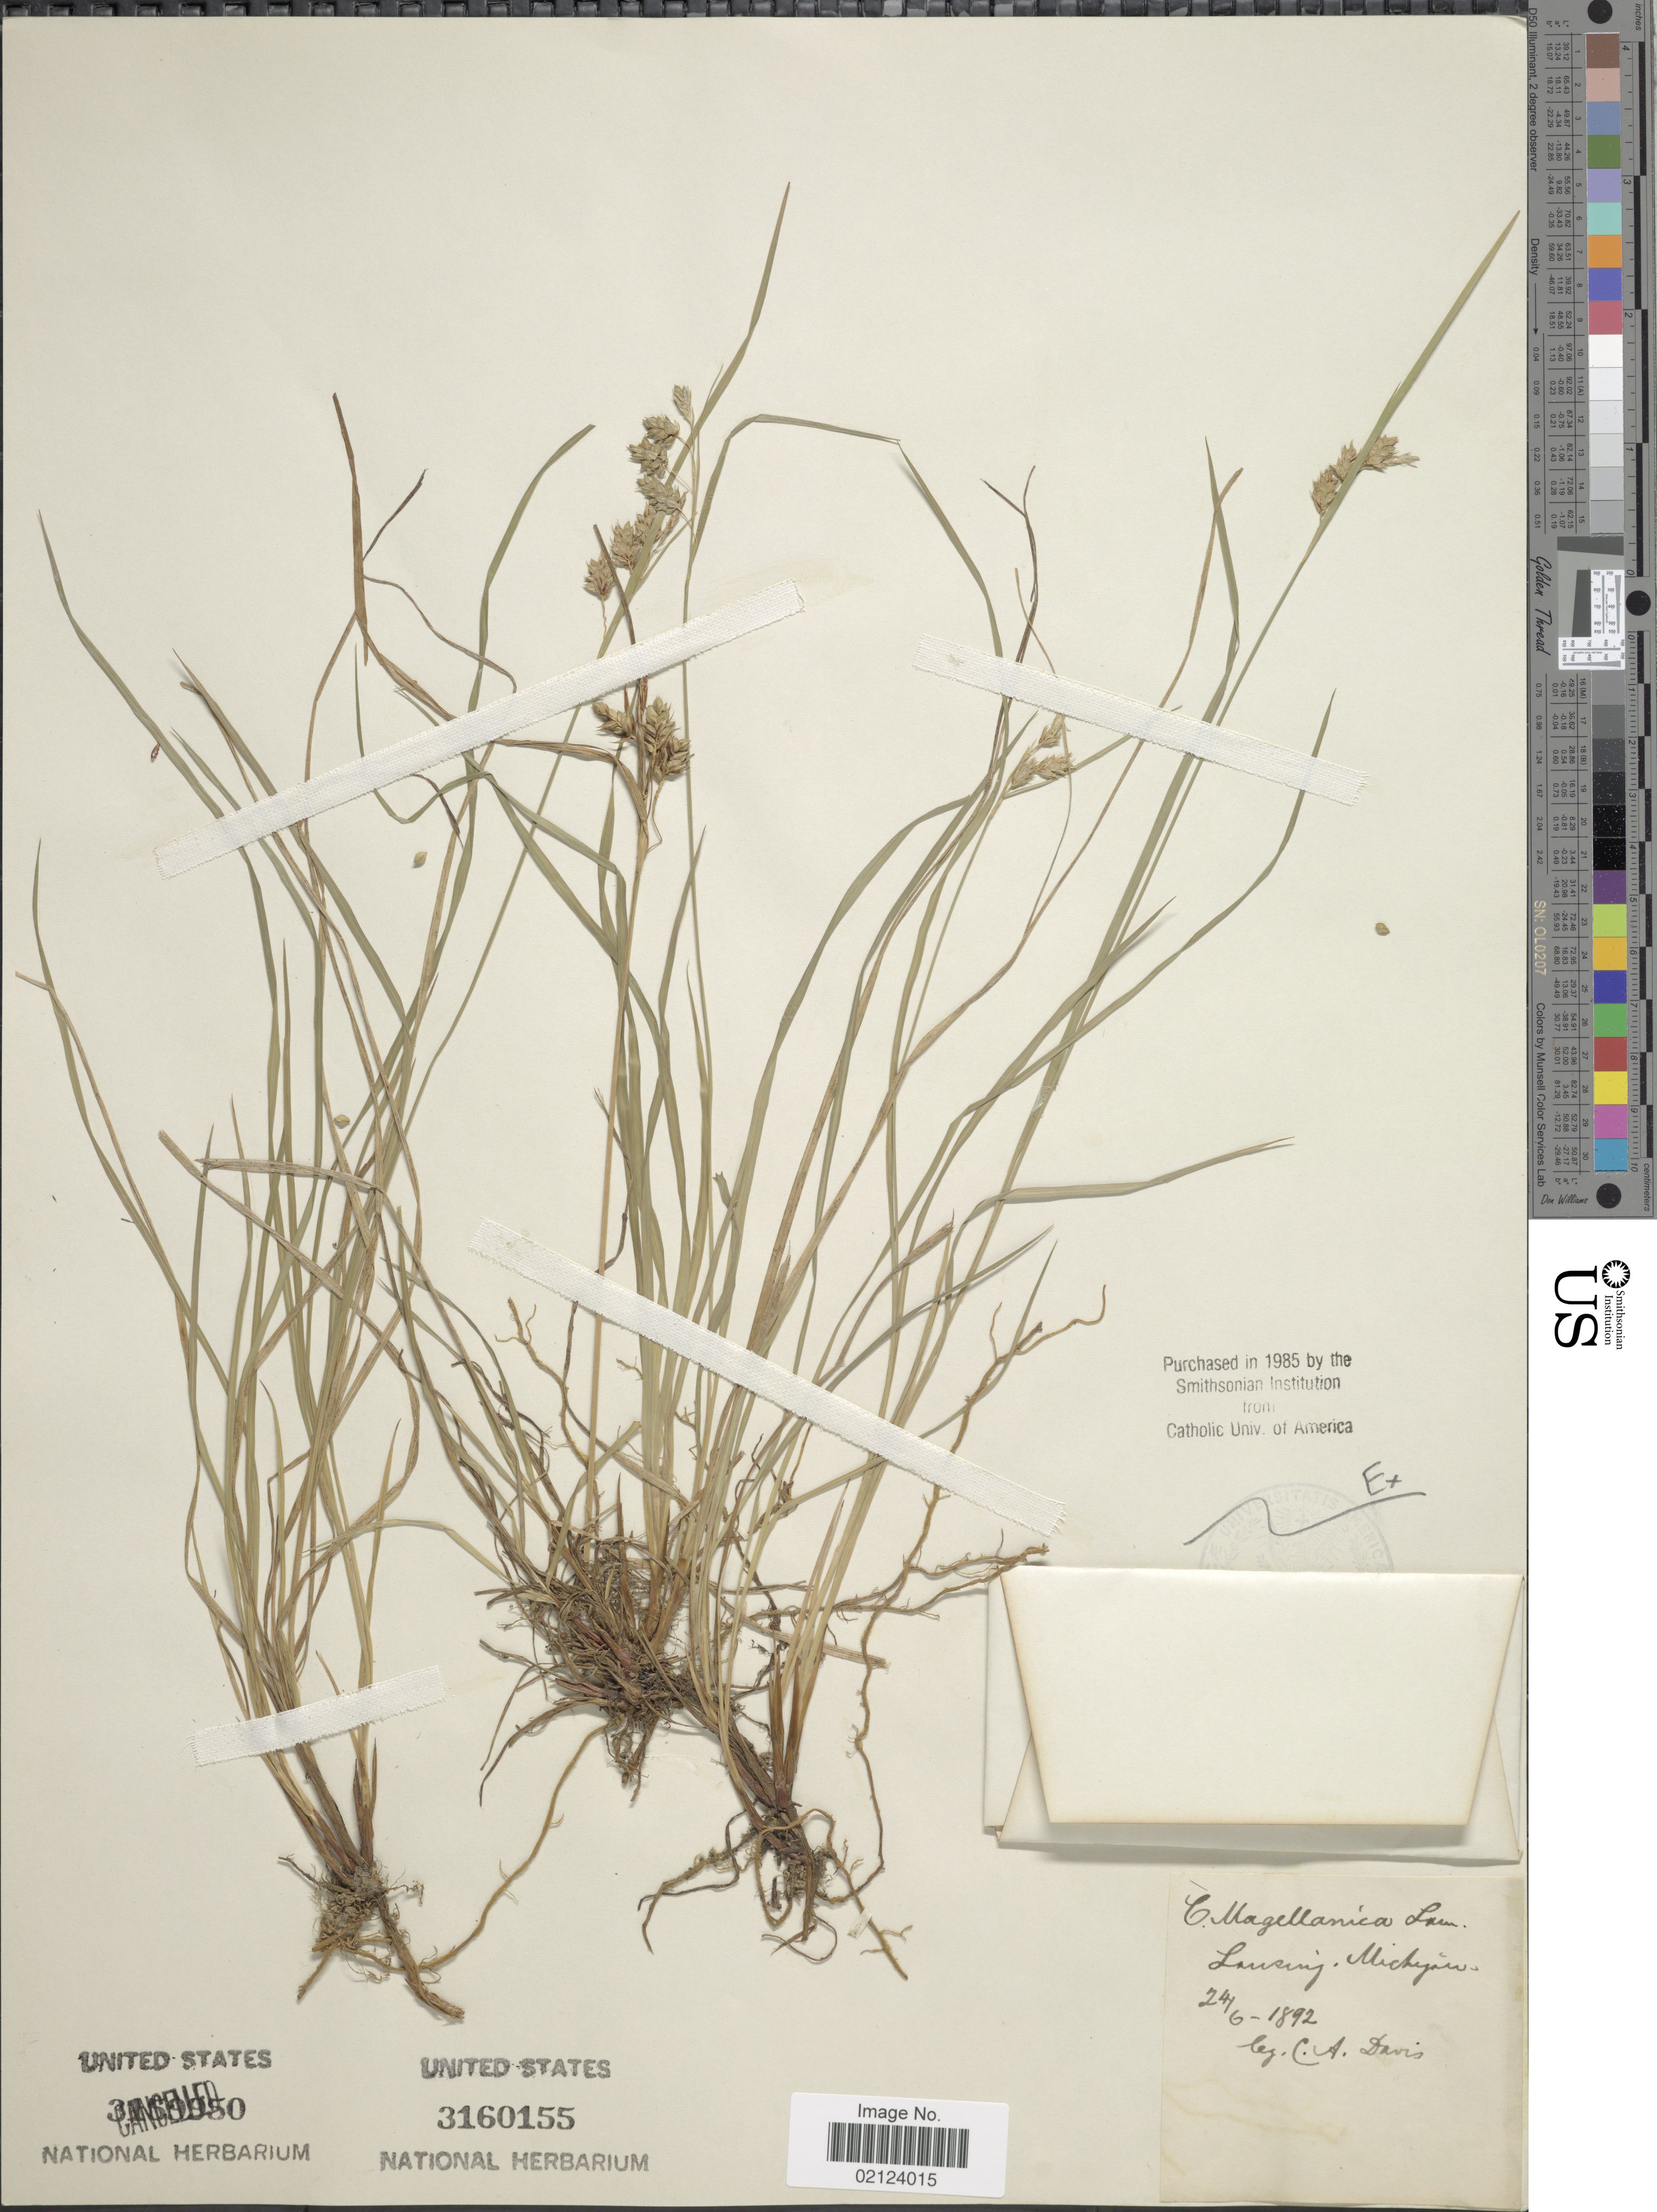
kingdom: Plantae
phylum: Tracheophyta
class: Liliopsida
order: Poales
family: Cyperaceae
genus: Carex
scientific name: Carex magellanica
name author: Lam.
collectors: C. Davis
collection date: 1892-06-24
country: United States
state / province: Michigan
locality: Lansing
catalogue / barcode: US 3160155